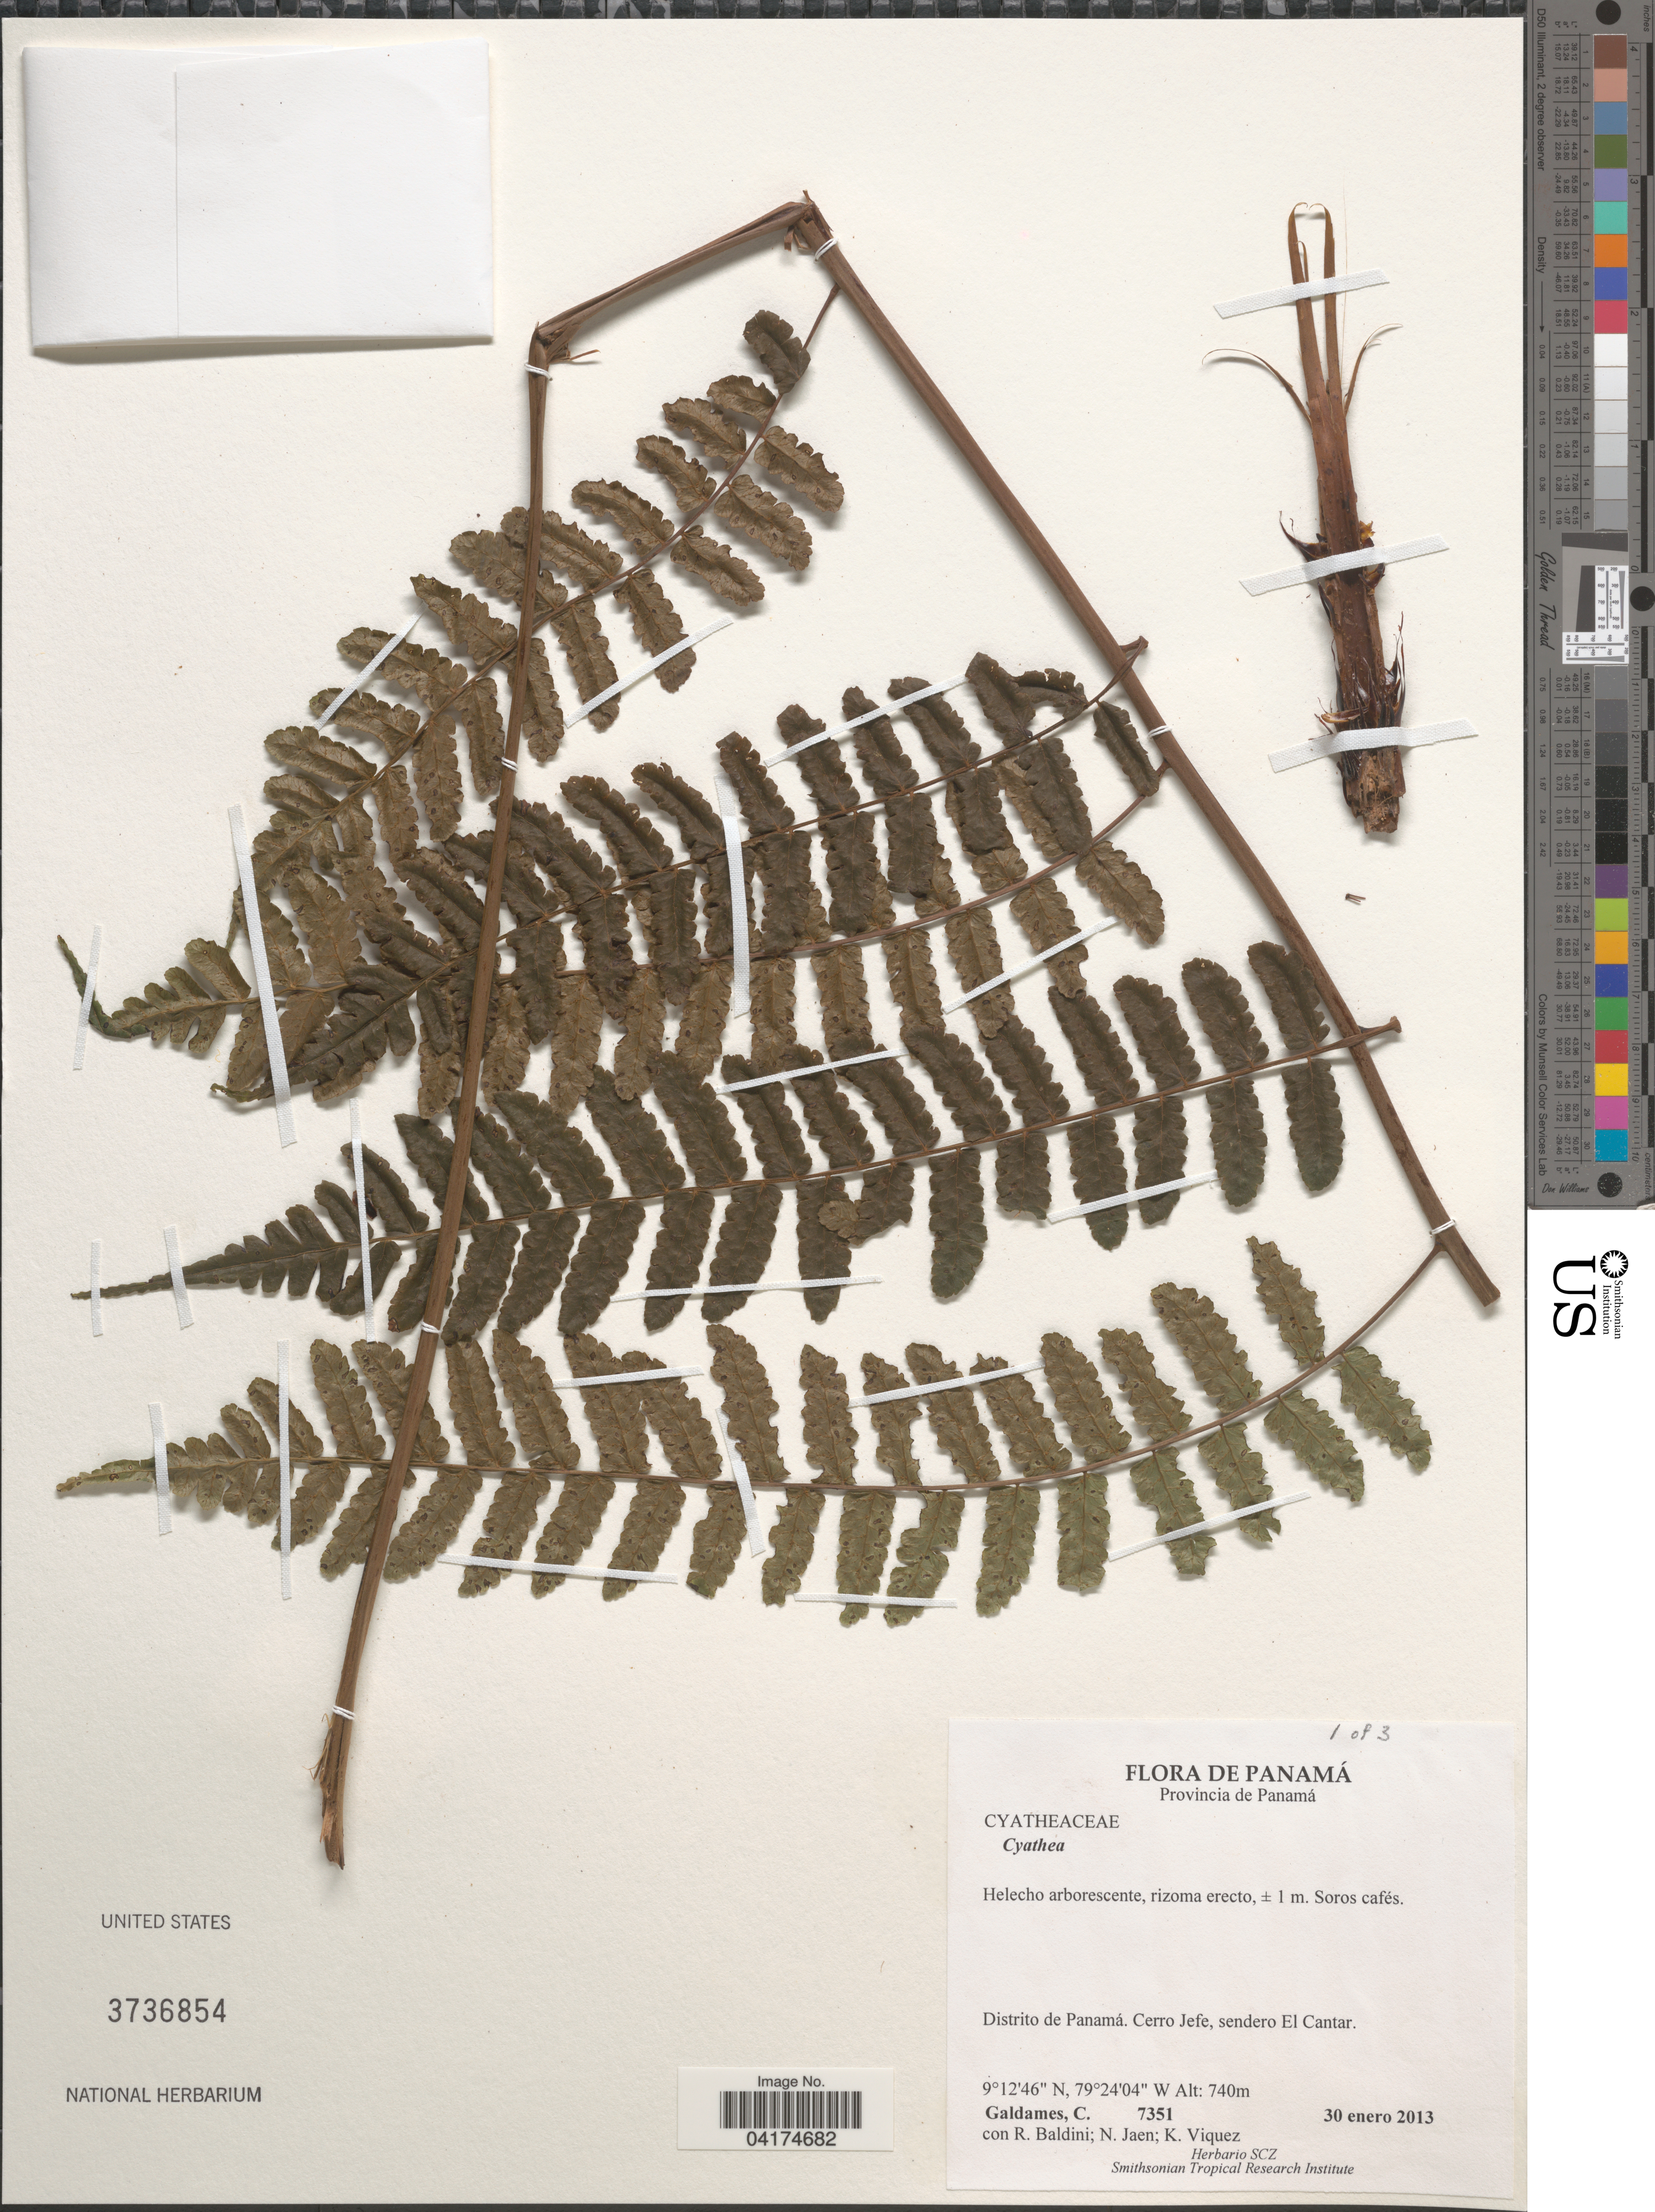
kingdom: Plantae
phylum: Tracheophyta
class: Polypodiopsida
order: Cyatheales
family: Cyatheaceae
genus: Cyathea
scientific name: Cyathea sp.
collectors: C. Galdames, R. Baldini, N. Jaén & K. Viquez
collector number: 7351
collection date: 2013-01-30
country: Panama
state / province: Panamá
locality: Distrito de Panamá. Cerro Jefe, sendero El Cantar.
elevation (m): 740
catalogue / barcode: US 3736854